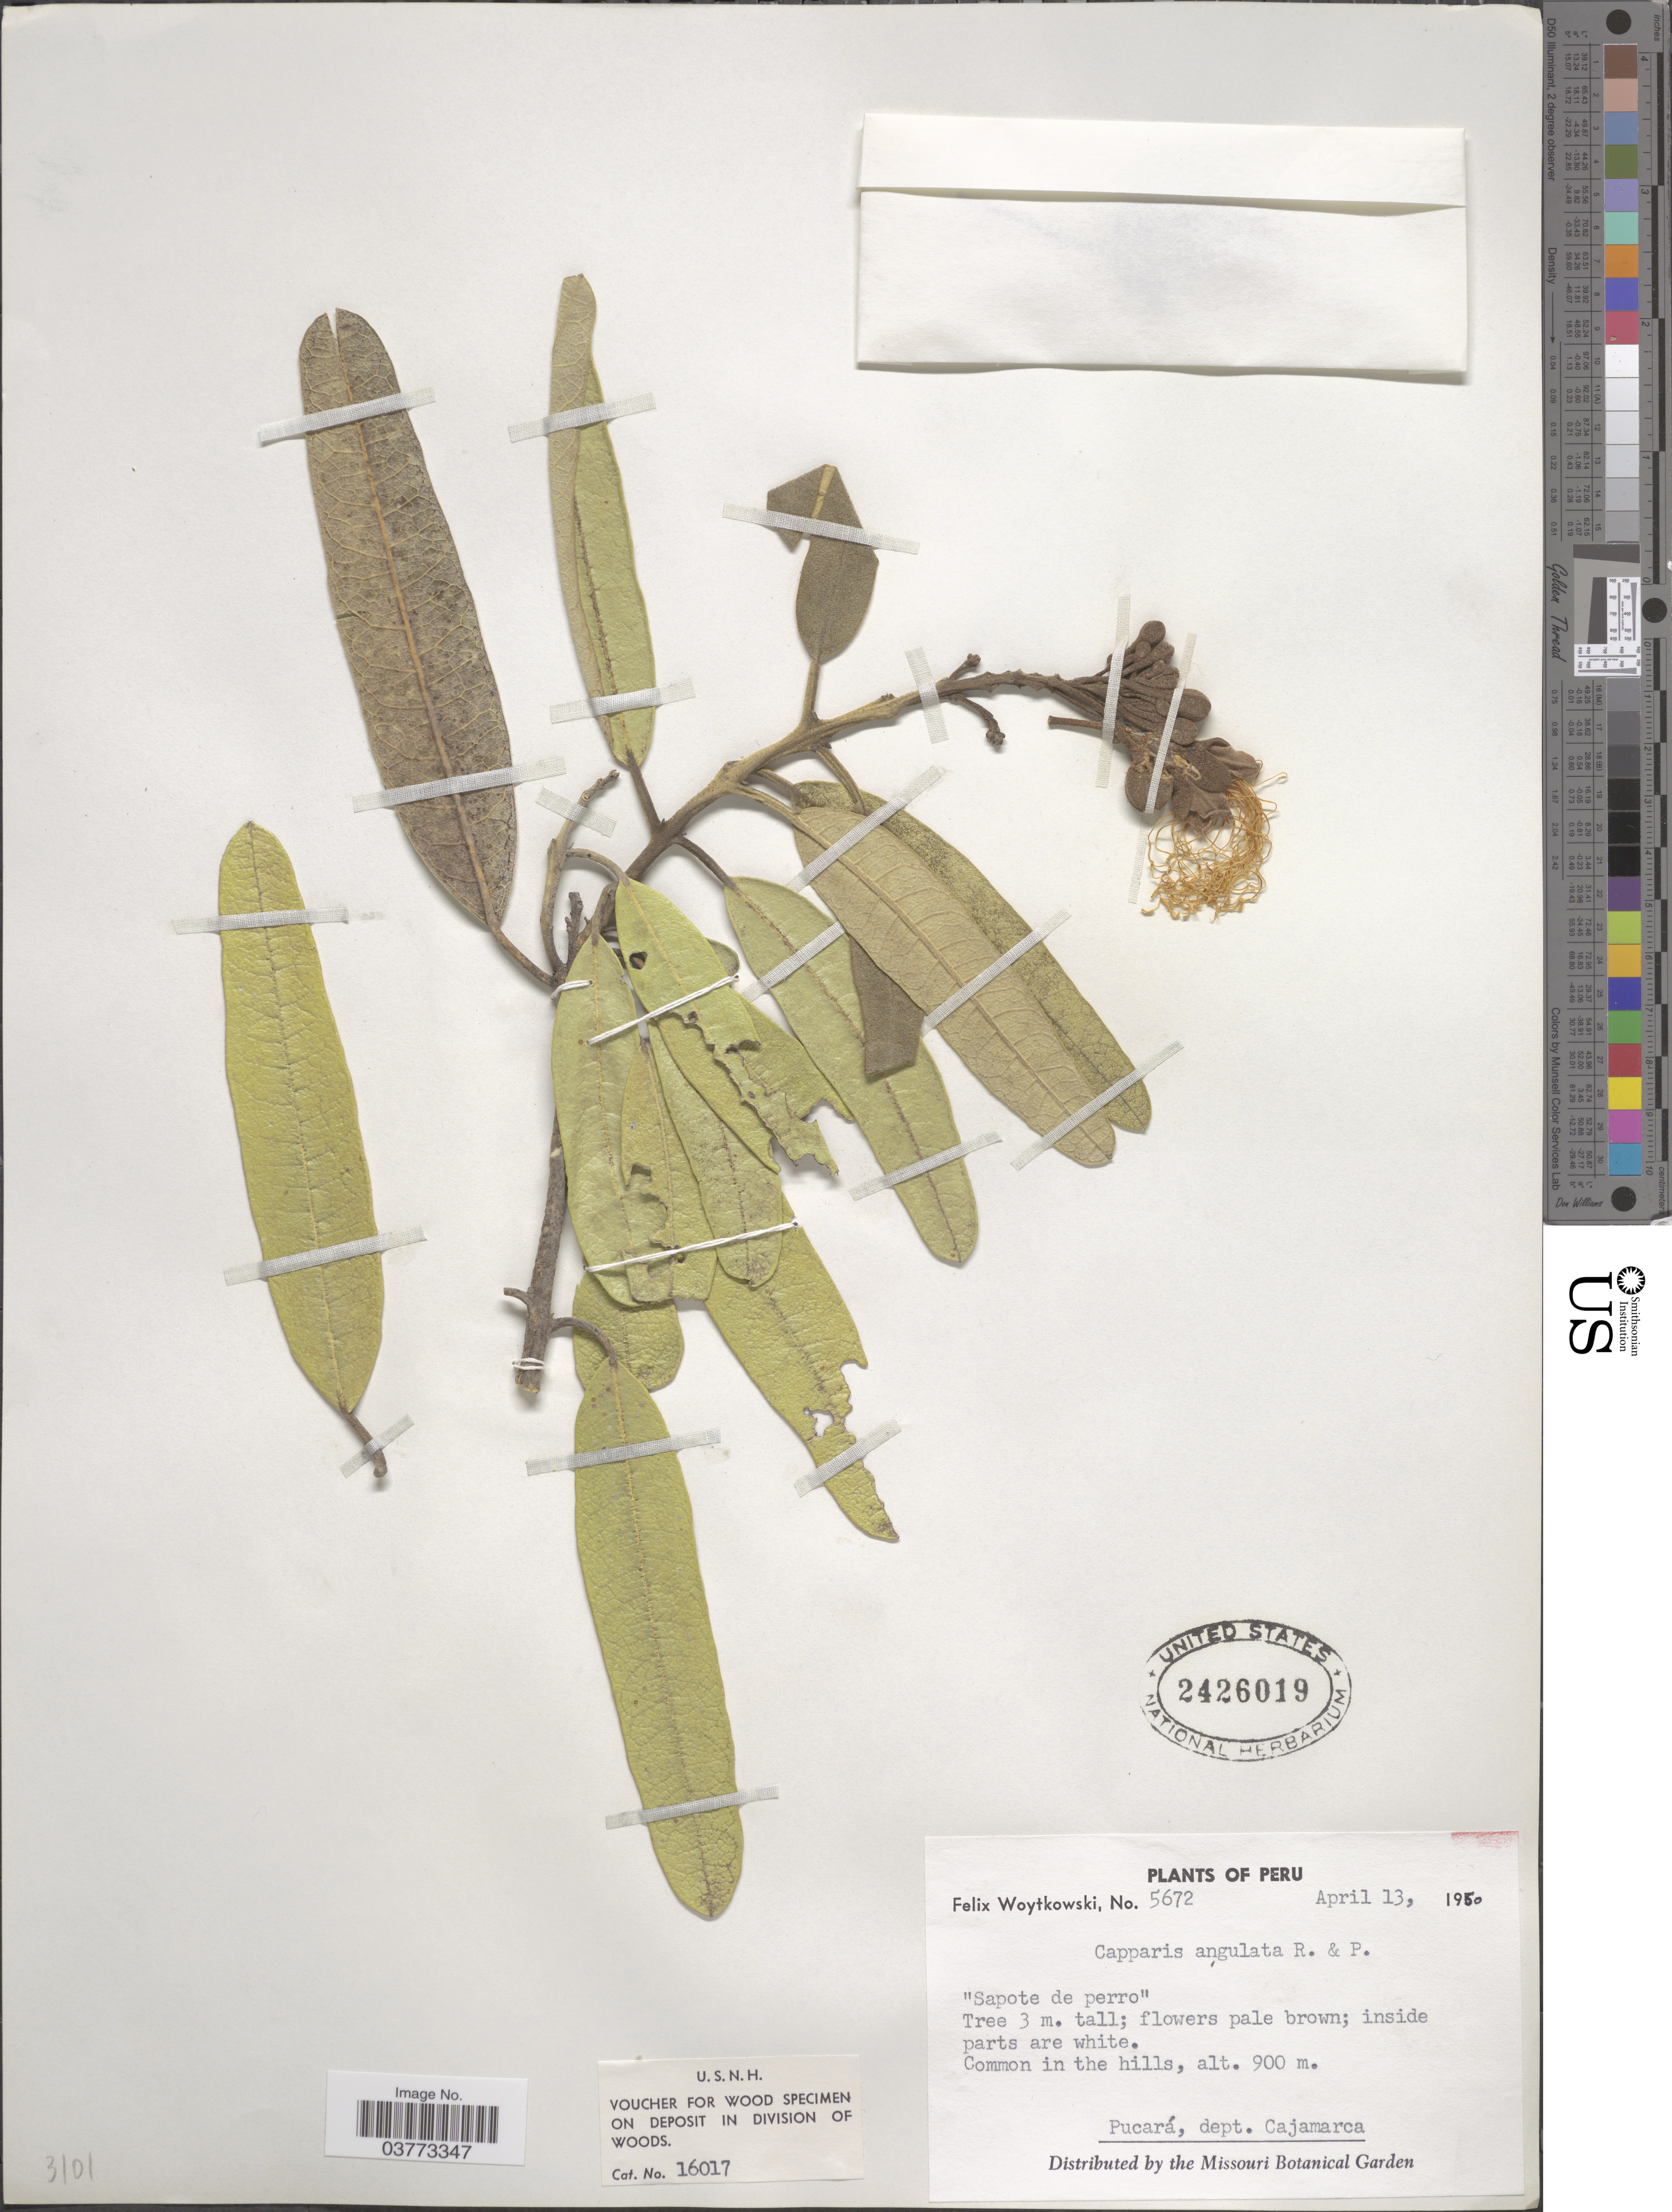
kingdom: Plantae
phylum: Tracheophyta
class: Magnoliopsida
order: Brassicales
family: Capparaceae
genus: Colicodendron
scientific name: Colicodendron angulatum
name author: (Ruiz & Pav. ex DC.) Hutch.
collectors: F. Woytkowski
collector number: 5672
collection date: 1950-04-13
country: Peru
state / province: Cajamarca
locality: Pucará, dept. Cajamarca.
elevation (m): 900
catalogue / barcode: US 2426019